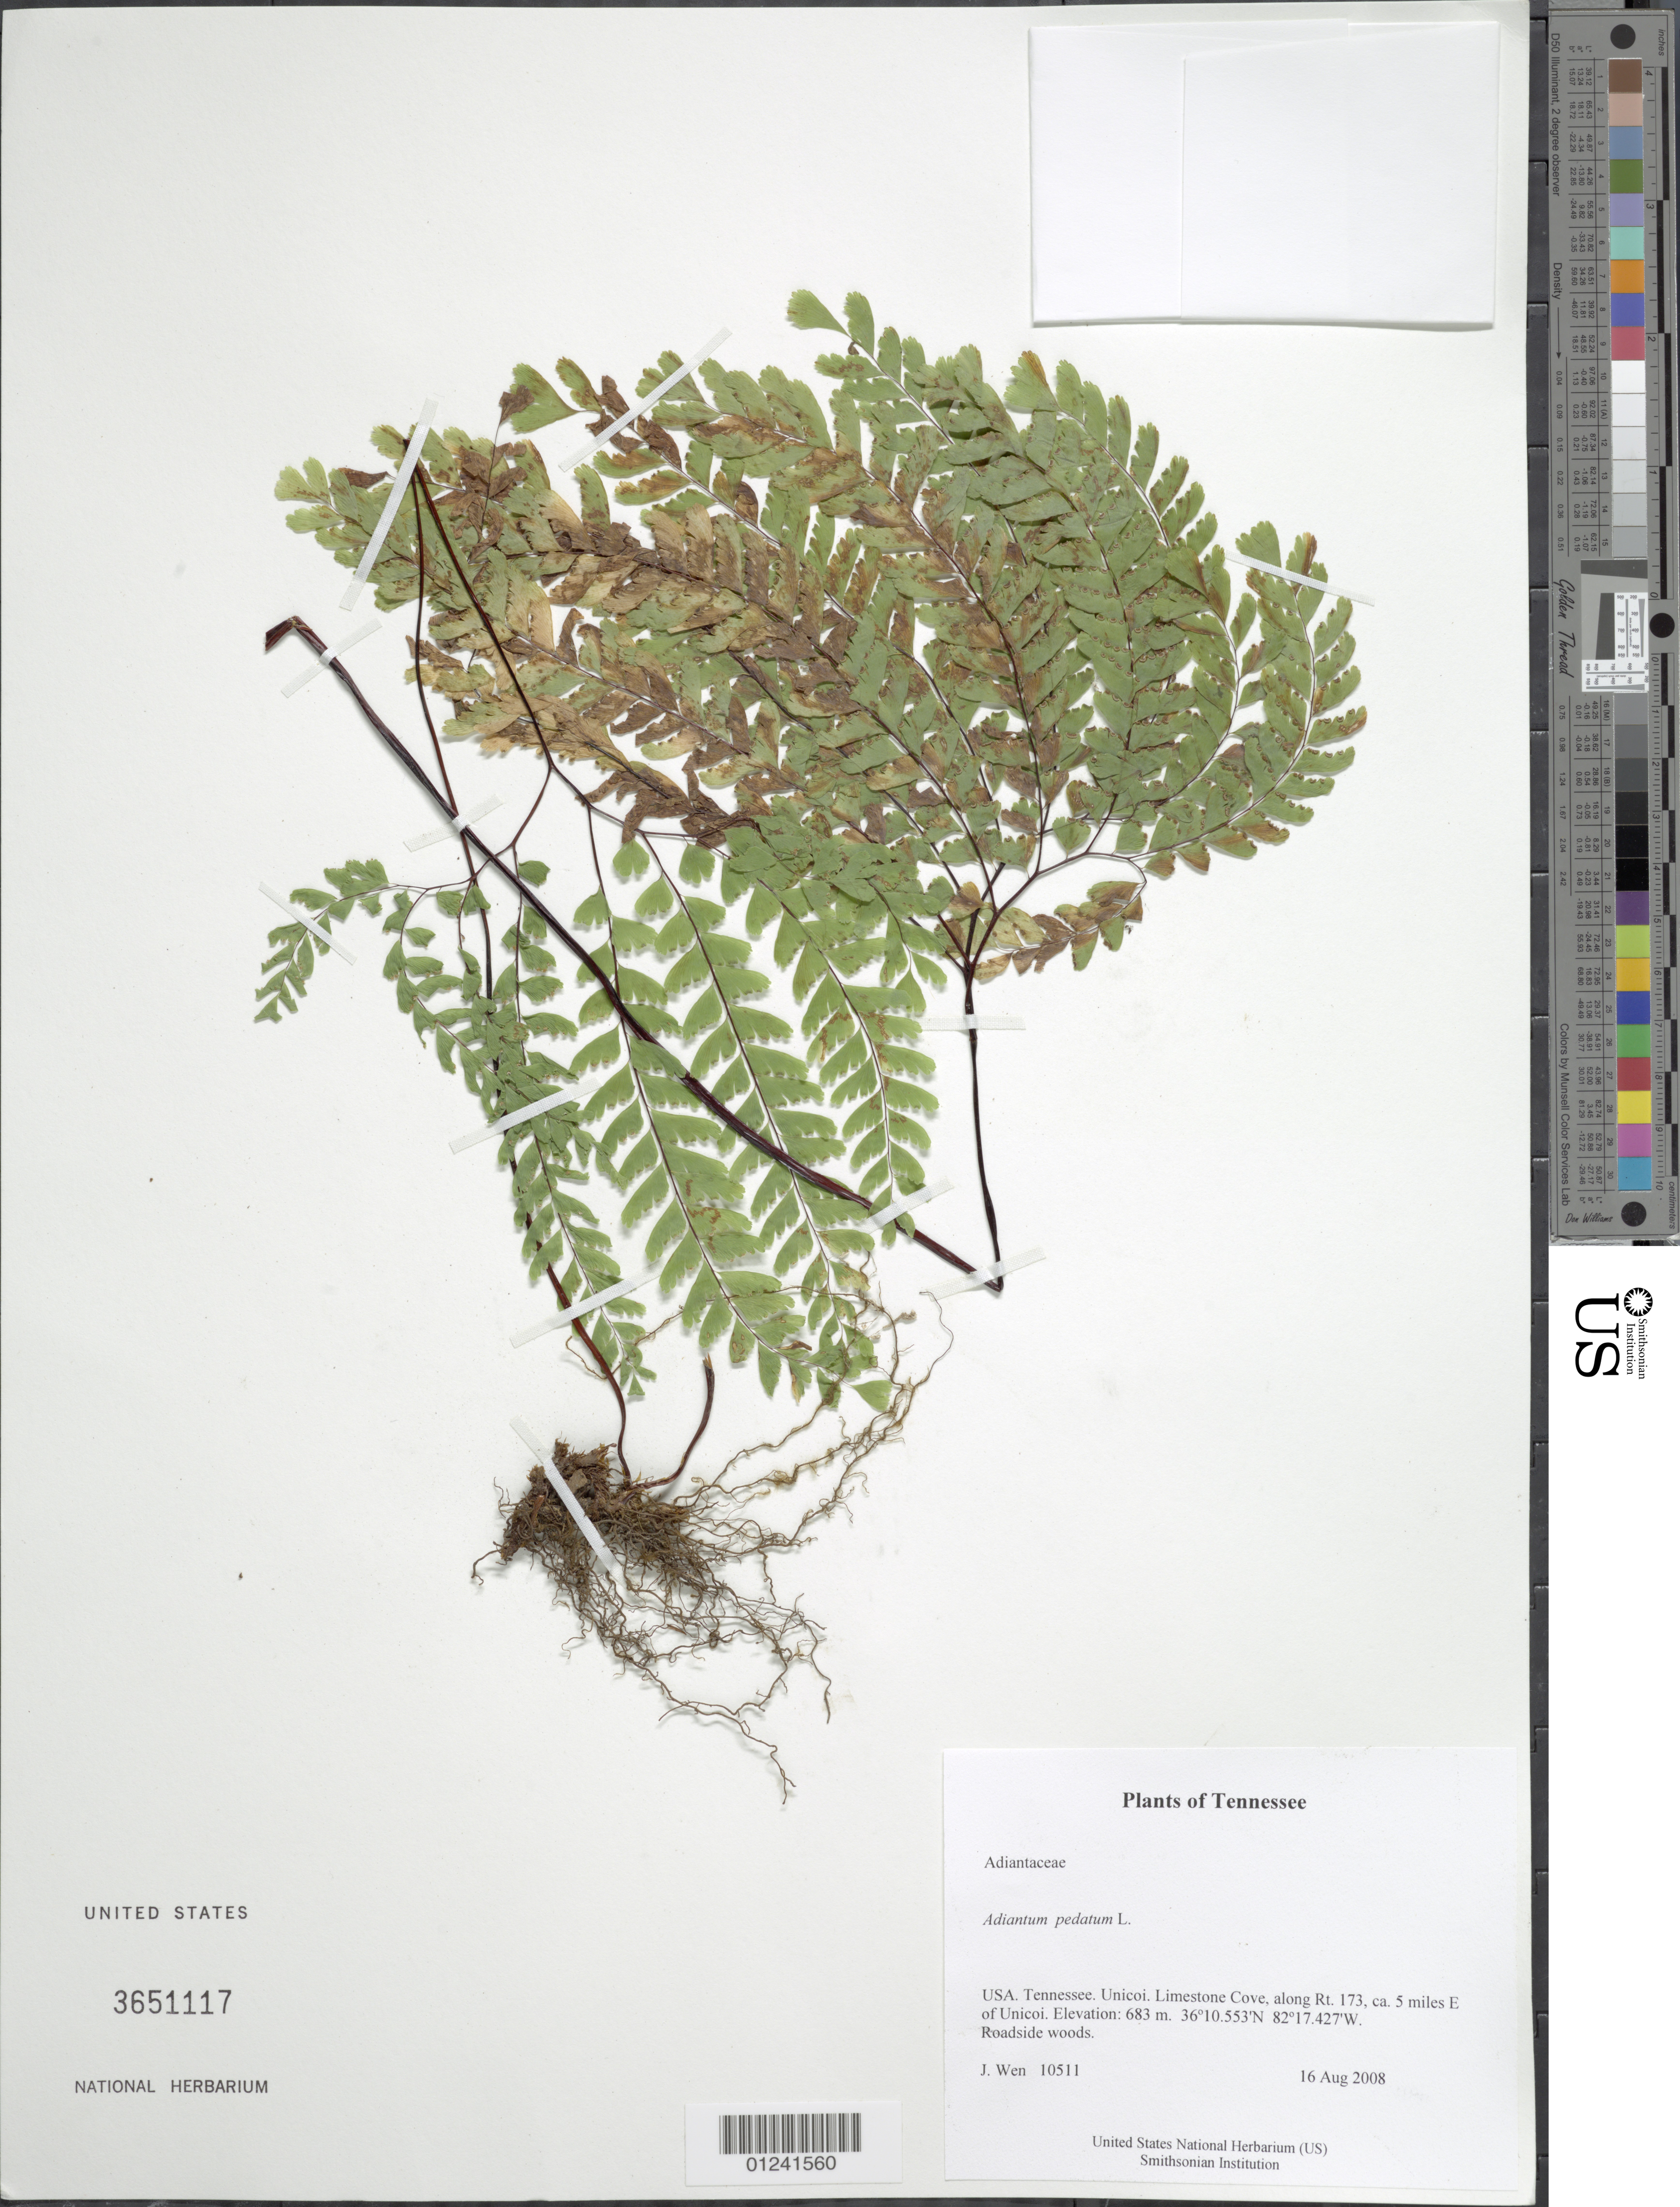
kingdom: Plantae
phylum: Tracheophyta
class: Polypodiopsida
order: Polypodiales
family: Pteridaceae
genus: Adiantum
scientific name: Adiantum pedatum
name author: L.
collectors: J. Wen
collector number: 10511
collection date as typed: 16 Aug 2008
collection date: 2008-08-16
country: United States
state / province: Tennessee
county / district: Unicoi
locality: Limestone Cove, along Rt. 173, ca. 5 miles E of Unicoi.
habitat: Roadside woods.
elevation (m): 683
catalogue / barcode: US 3651117